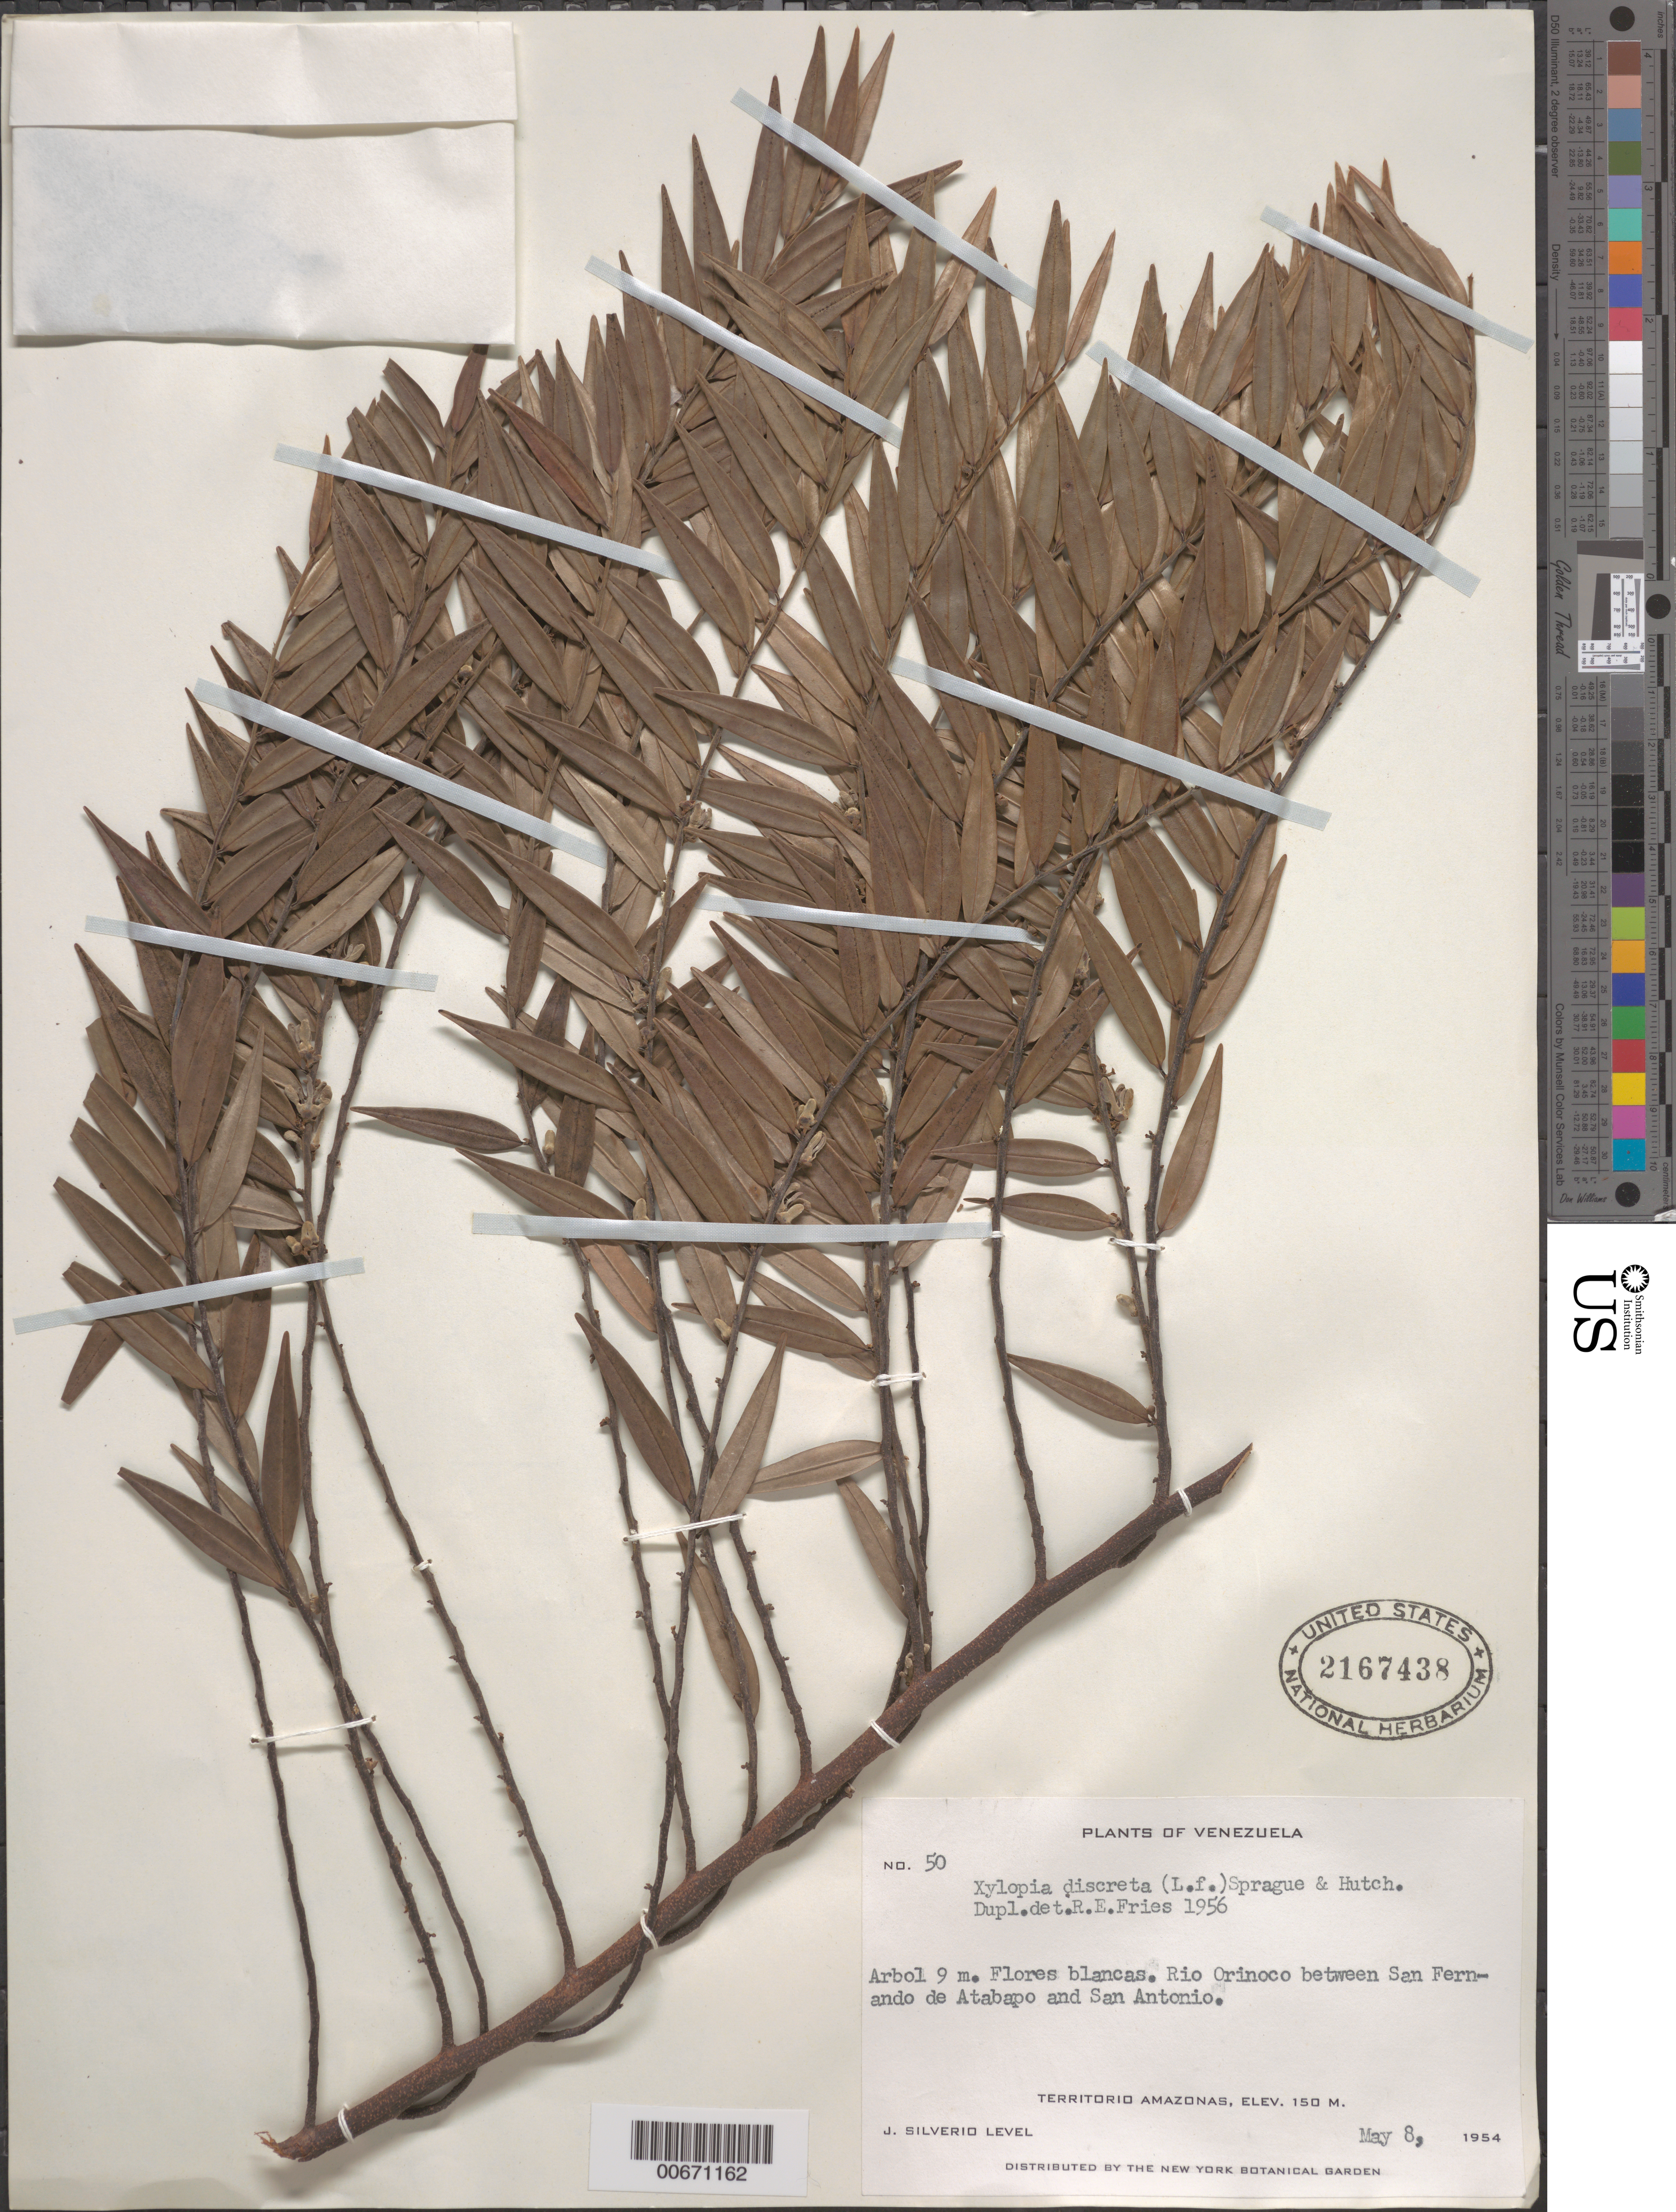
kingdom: Plantae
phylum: Tracheophyta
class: Magnoliopsida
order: Magnoliales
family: Annonaceae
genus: Xylopia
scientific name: Xylopia discreta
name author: (L. f.) Sprague & Hutch.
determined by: Fries, R. E.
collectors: J. Silverio L.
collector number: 50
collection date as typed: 8-May-54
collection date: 1954-05-08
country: Venezuela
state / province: Amazonas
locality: Río Orinoco, San Fernando de Atabapo to San Antonio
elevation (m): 150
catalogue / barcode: US 2167438